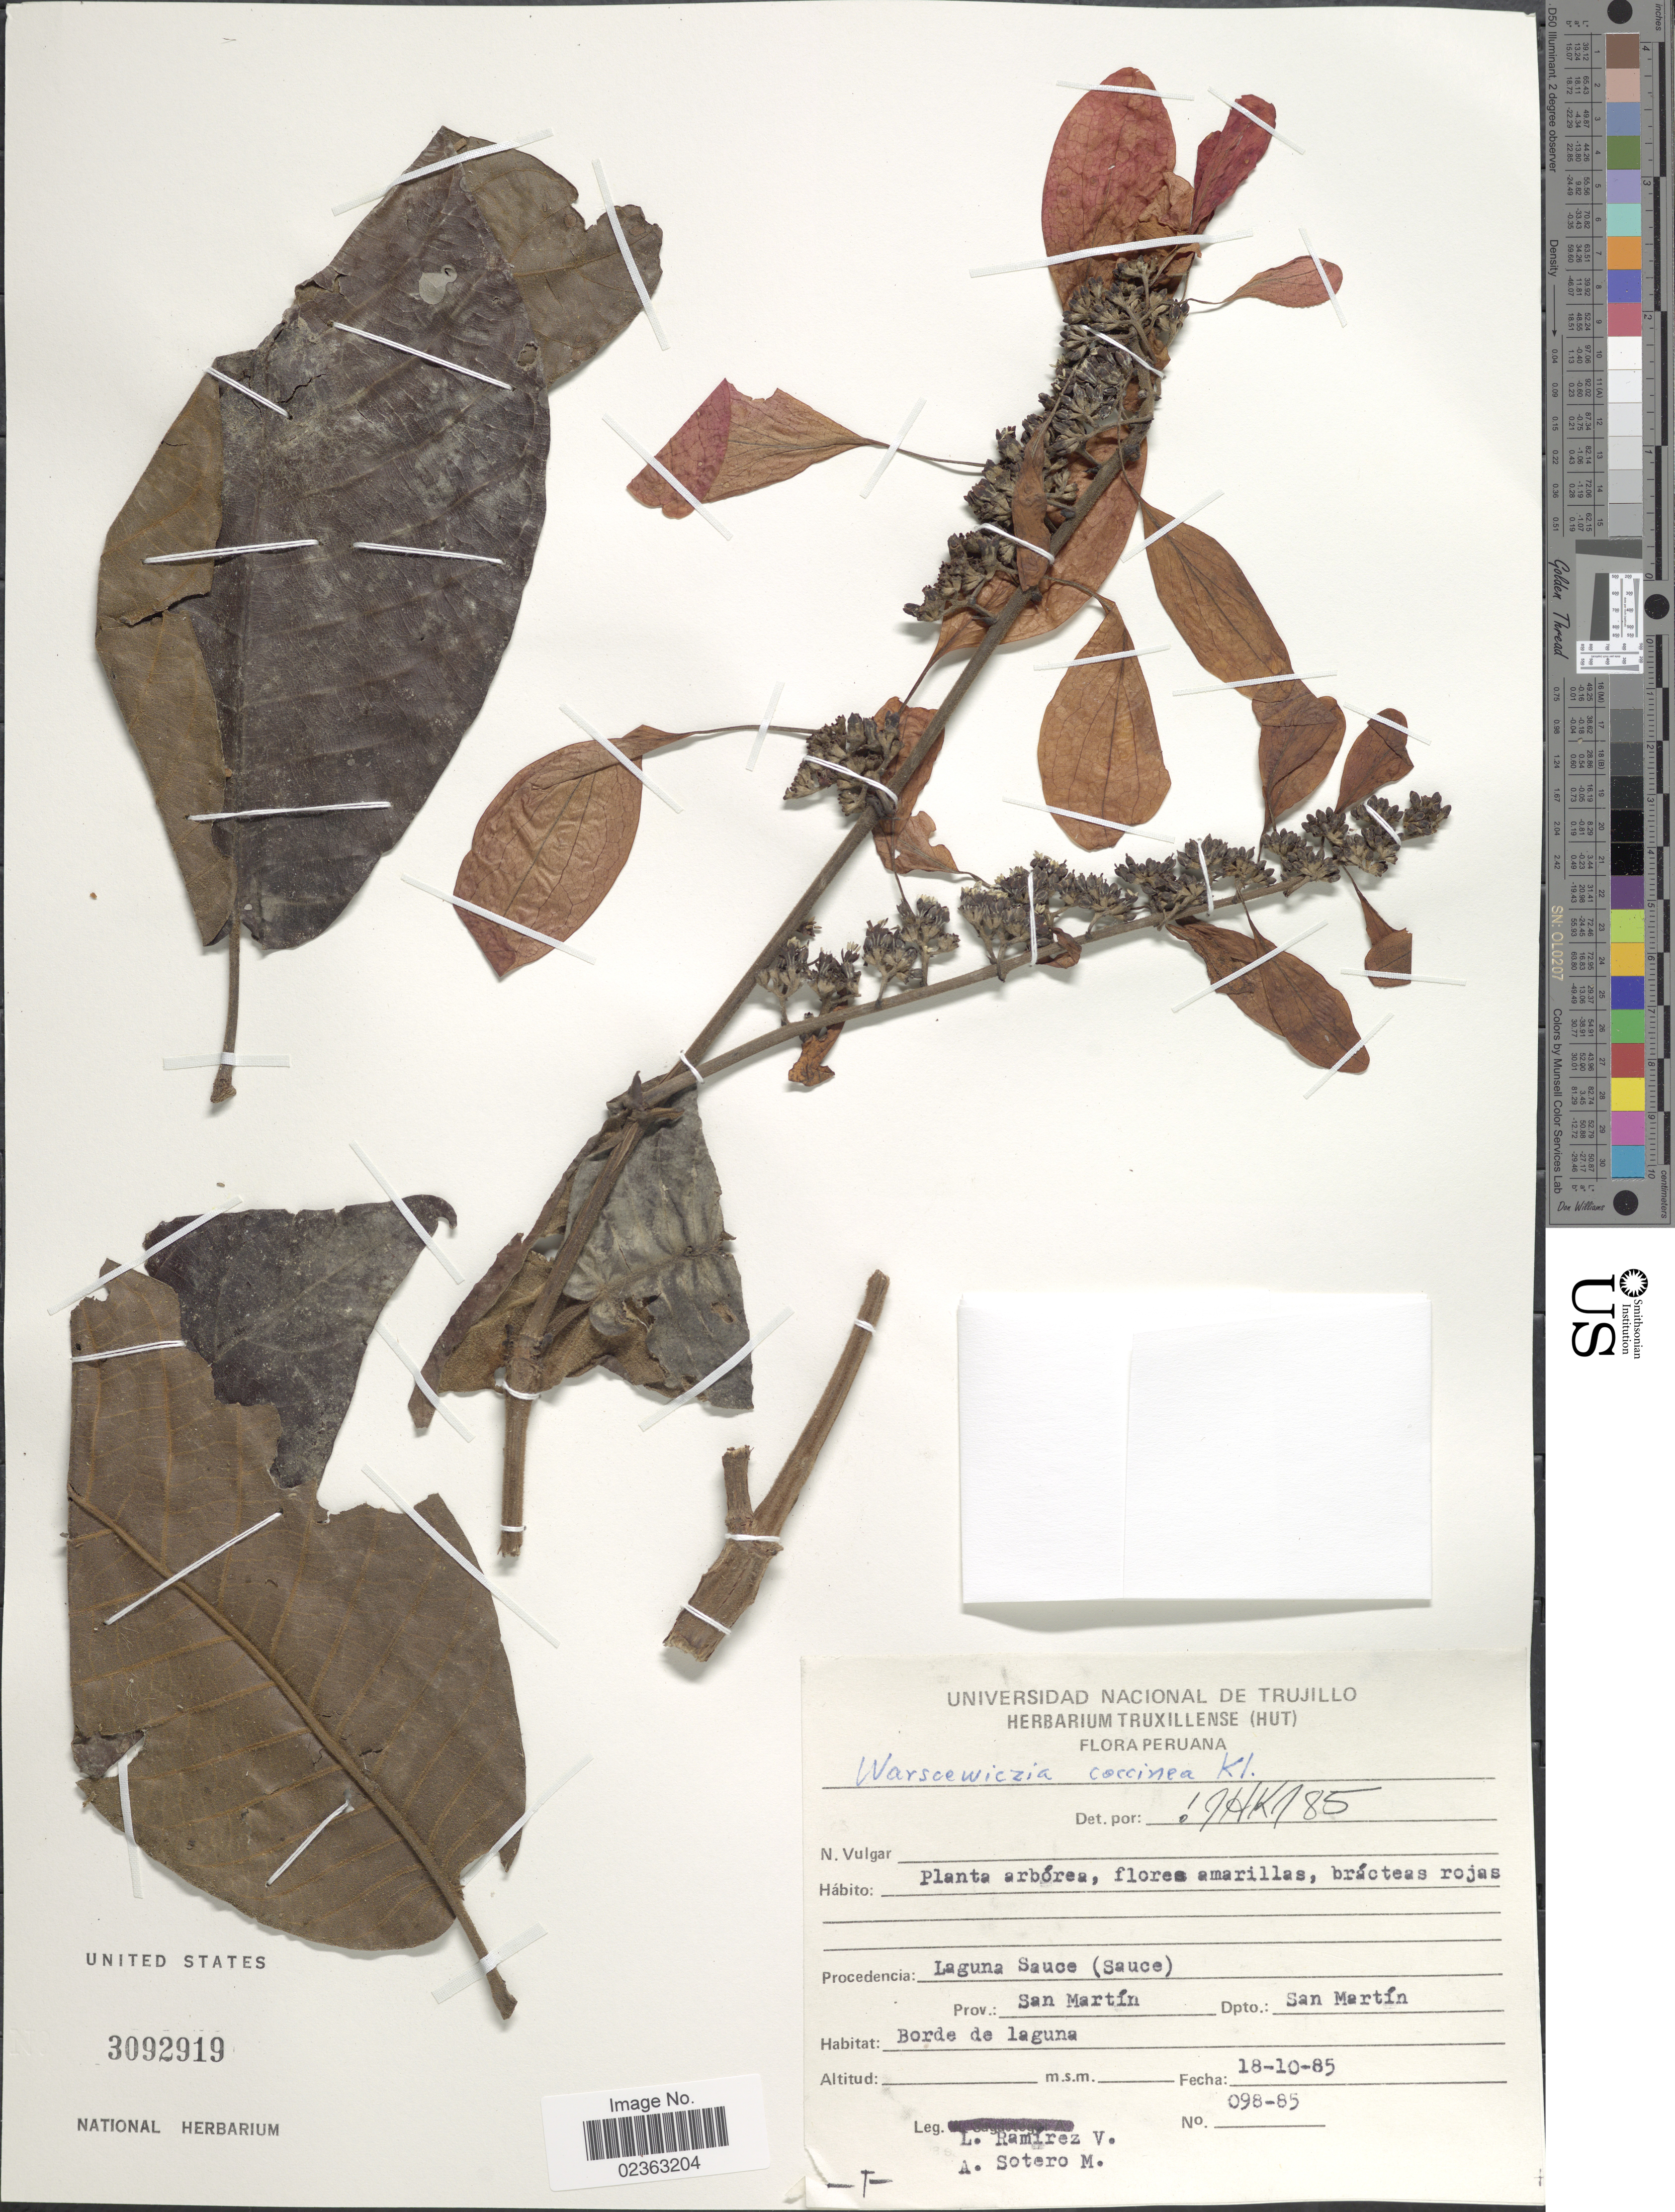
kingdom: Plantae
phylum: Tracheophyta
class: Magnoliopsida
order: Gentianales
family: Rubiaceae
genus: Warszewiczia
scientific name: Warszewiczia coccinea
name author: (Vahl) Klotzsch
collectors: L. Ramirez V. & A. Sotero H.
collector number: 098-85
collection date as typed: Transcribed d/m/y: 18/10/85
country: Peru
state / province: San Martín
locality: Laguna Sauce (Sauce), Prov.: San Martin, Dpto.: San Martin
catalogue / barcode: US 3092919